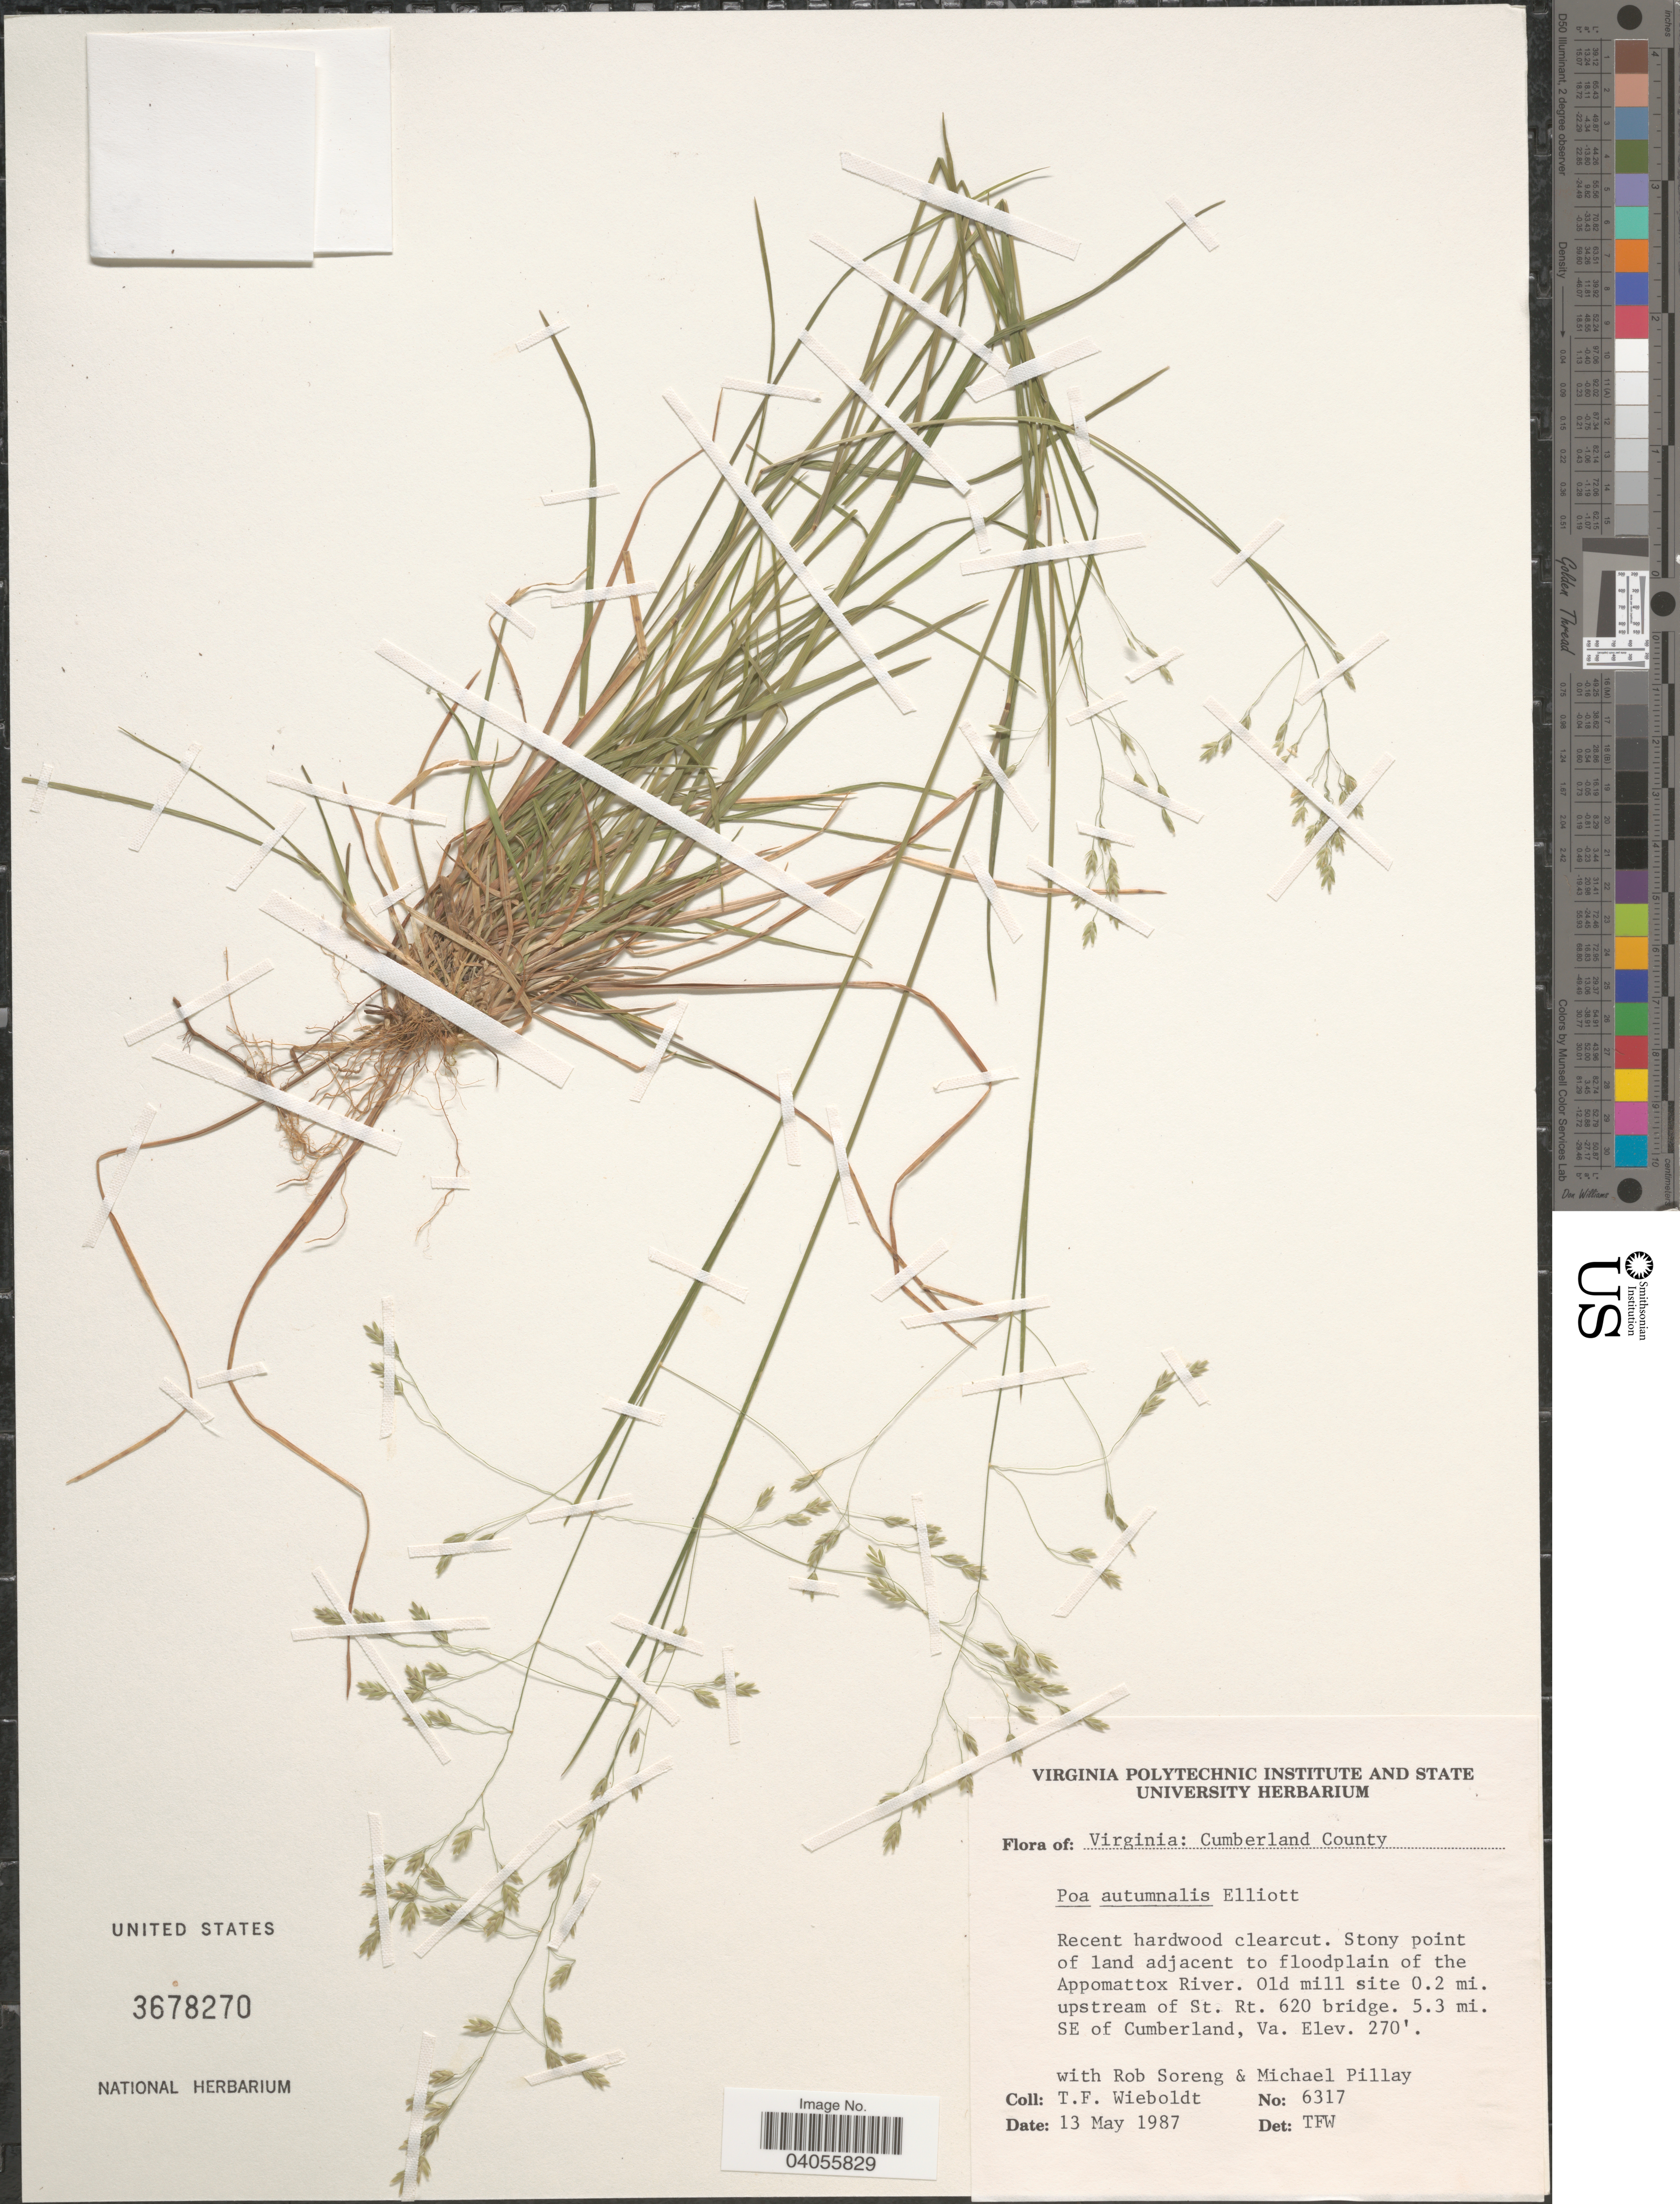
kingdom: Plantae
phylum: Tracheophyta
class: Liliopsida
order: Poales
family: Poaceae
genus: Poa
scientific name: Poa autumnalis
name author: Muhl. ex Elliott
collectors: T. Wieboldt, R. J. Soreng & M. Pillay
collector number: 6317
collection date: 1987-05-13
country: United States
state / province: Virginia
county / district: Cumberland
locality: Cumberland County. Stony point of land adjacent to floodplain of the Appomattox River. Old mill site 0.2 mi. upstream of St. Rt. 620 bridge. 5.3 mi. SE of Cumberland.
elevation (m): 82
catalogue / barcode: US 3678270